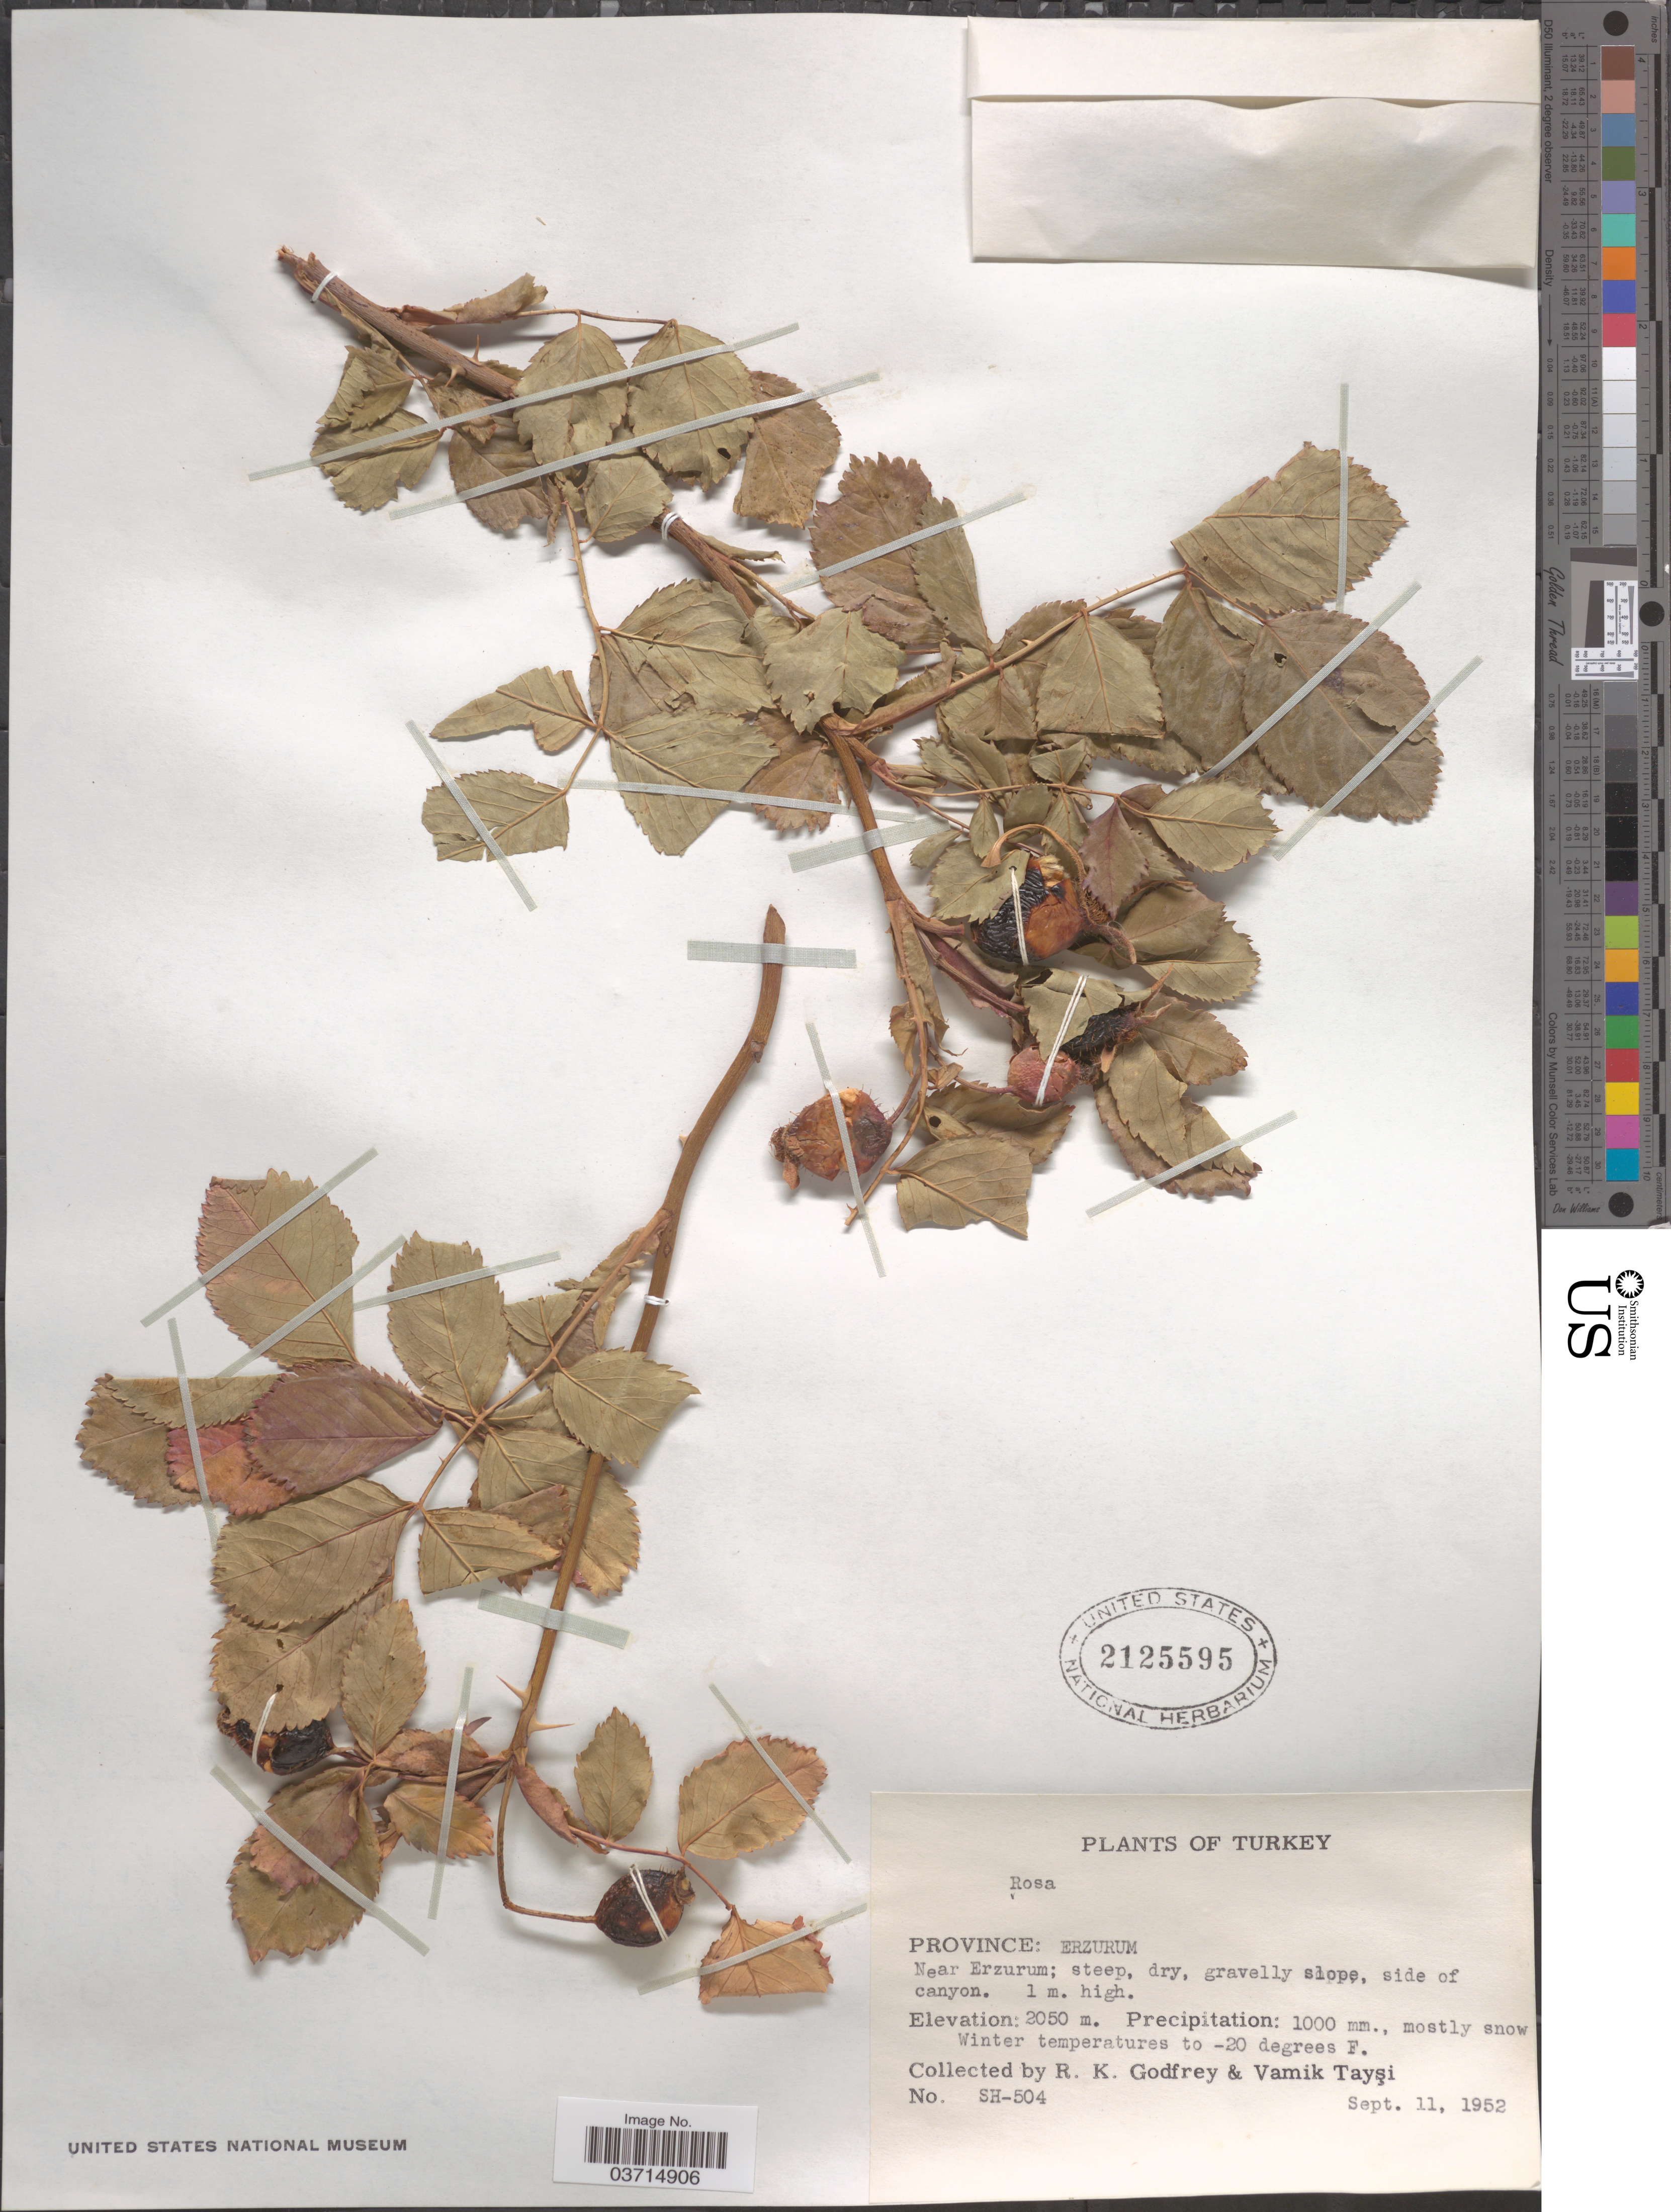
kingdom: Plantae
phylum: Tracheophyta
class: Magnoliopsida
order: Rosales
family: Rosaceae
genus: Rosa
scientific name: Rosa sp.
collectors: R. K. Godfrey & V. Taysi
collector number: SH0504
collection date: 1952-09-11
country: Turkey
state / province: Erzurum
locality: Near Erzurum.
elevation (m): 2050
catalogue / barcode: US 2125595